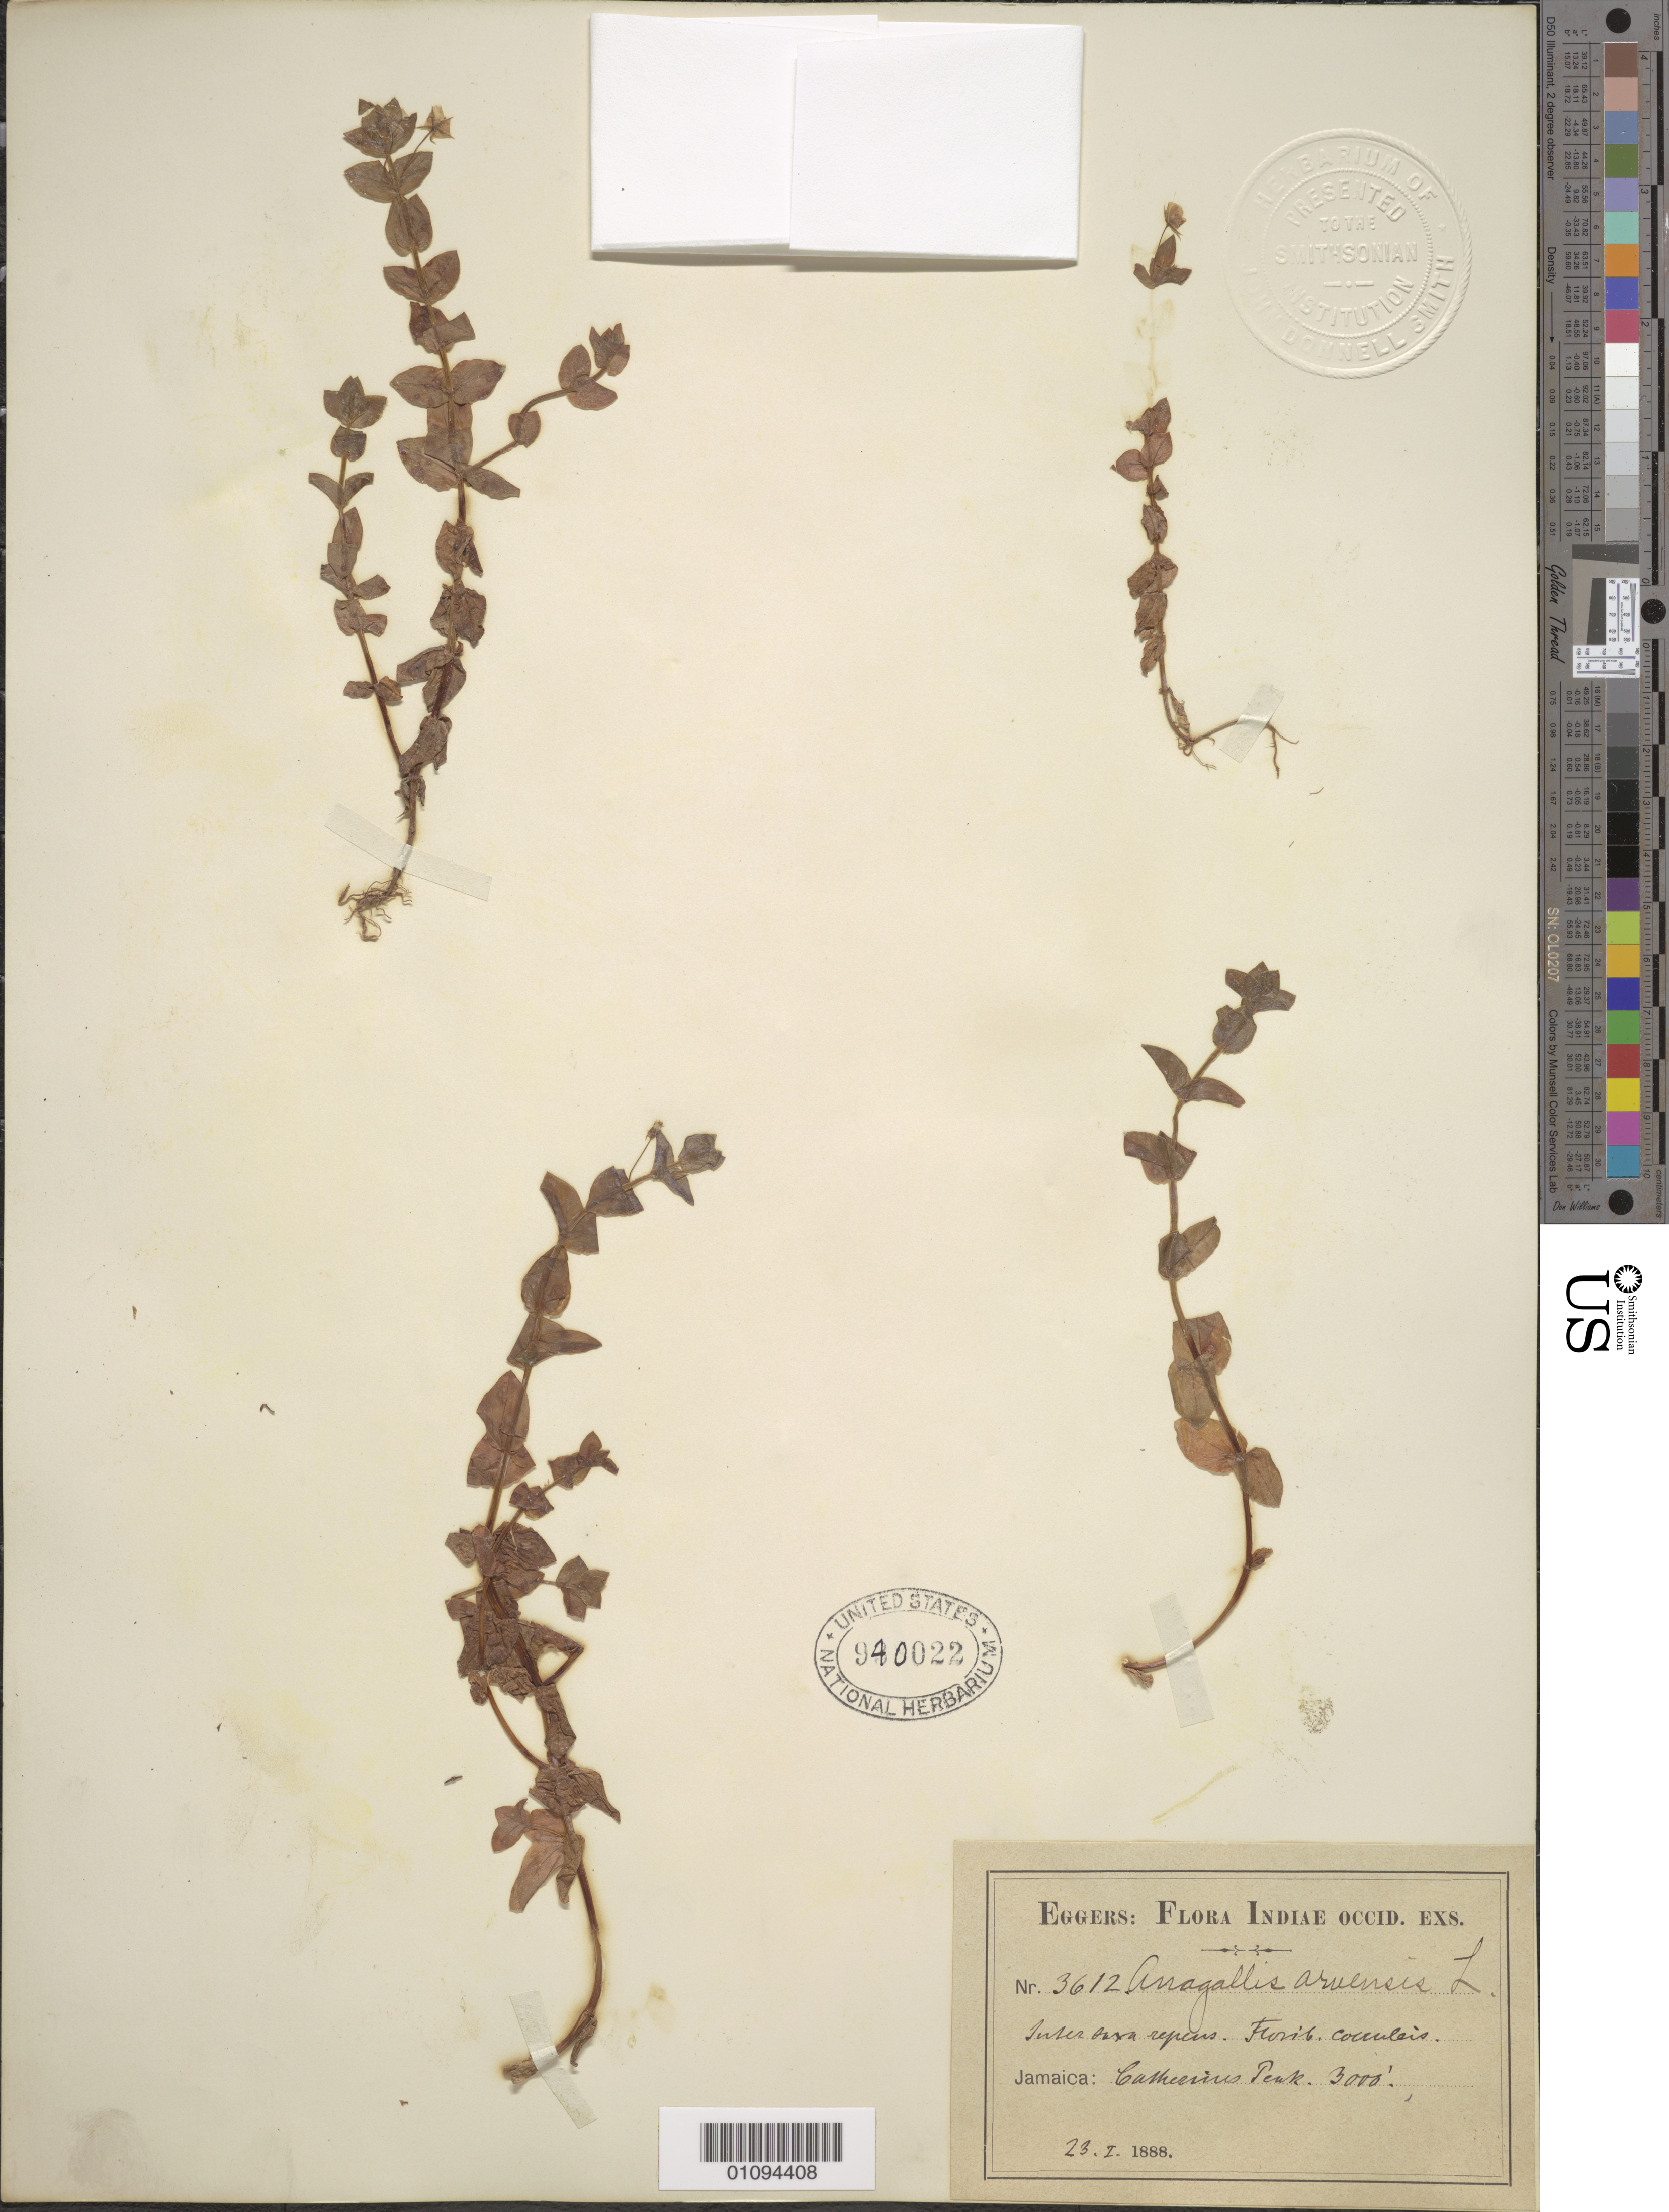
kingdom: Plantae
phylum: Tracheophyta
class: Magnoliopsida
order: Ericales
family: Primulaceae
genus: Anagallis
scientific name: Anagallis arvensis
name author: L.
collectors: H. F. A. von Eggers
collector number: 3612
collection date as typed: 23 Jan 1888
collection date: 1888-01-23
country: Jamaica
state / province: Saint Andrew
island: Jamaica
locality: Catherine Peak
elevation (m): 914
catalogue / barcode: US 940022